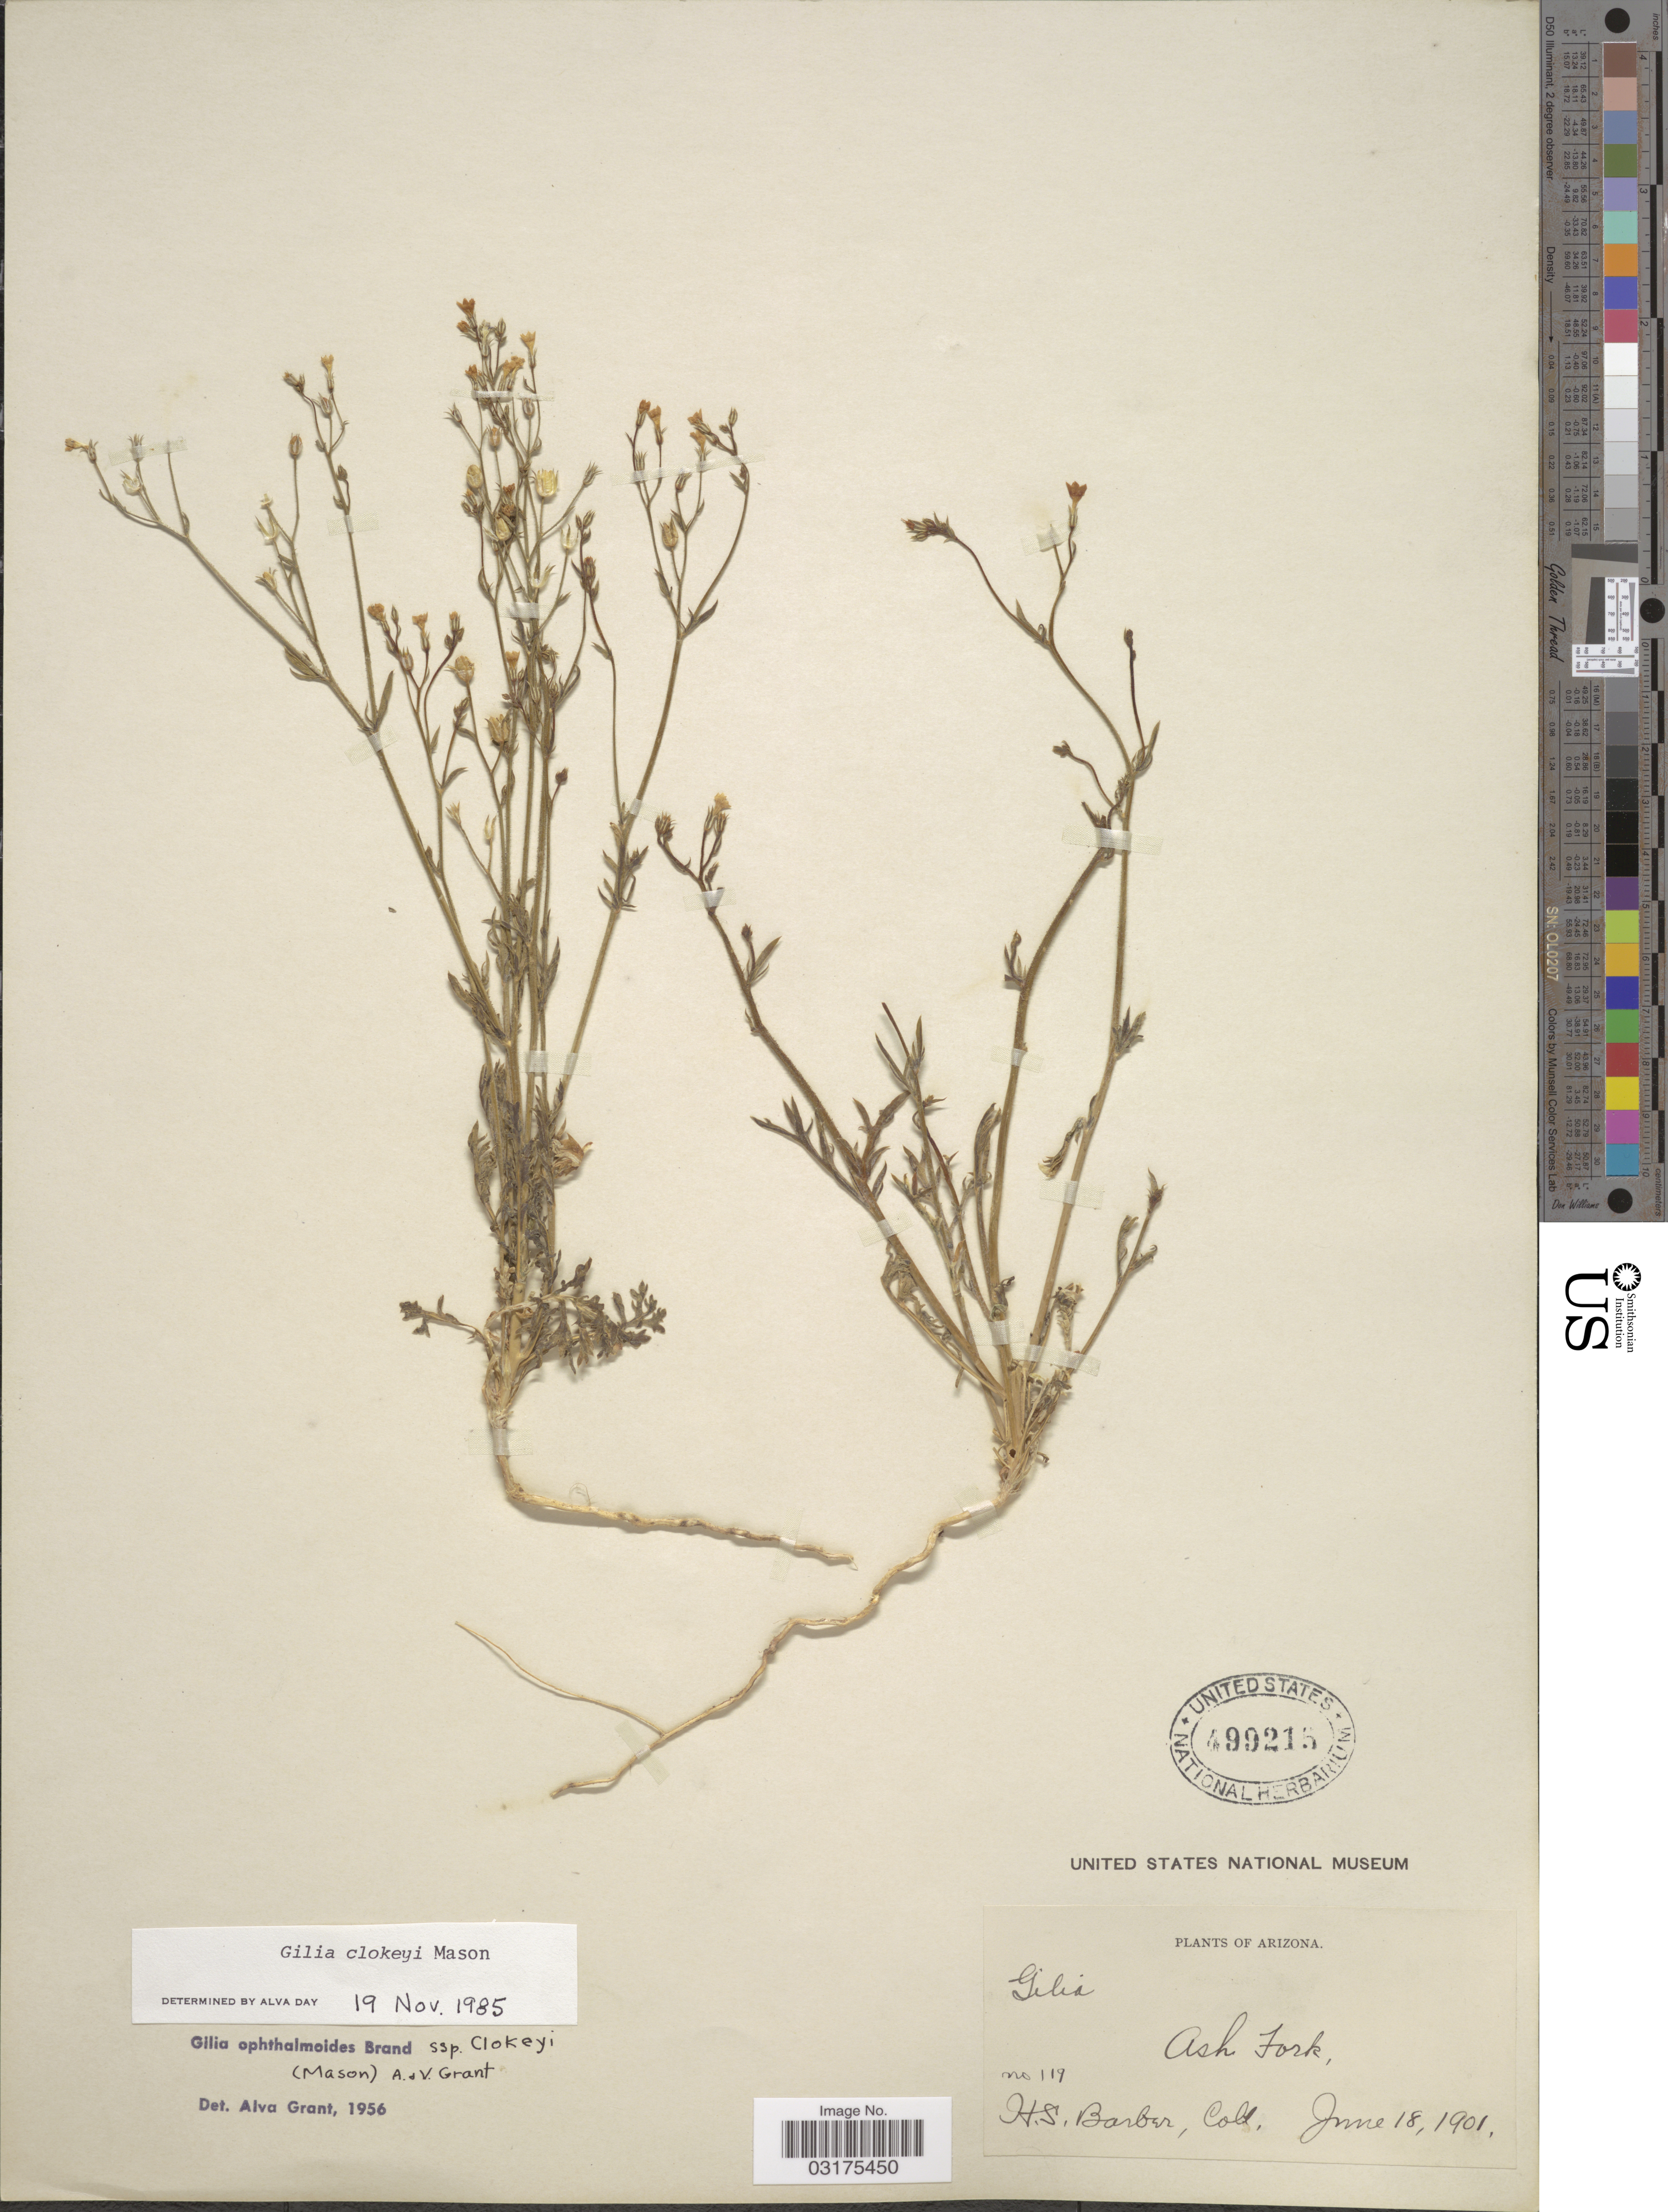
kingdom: Plantae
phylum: Tracheophyta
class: Magnoliopsida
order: Ericales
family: Polemoniaceae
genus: Gilia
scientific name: Gilia clokeyi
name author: H. Mason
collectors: H. Barber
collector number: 119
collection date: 1901-06-18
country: United States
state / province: Arizona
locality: Ash Fork.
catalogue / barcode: US 499215